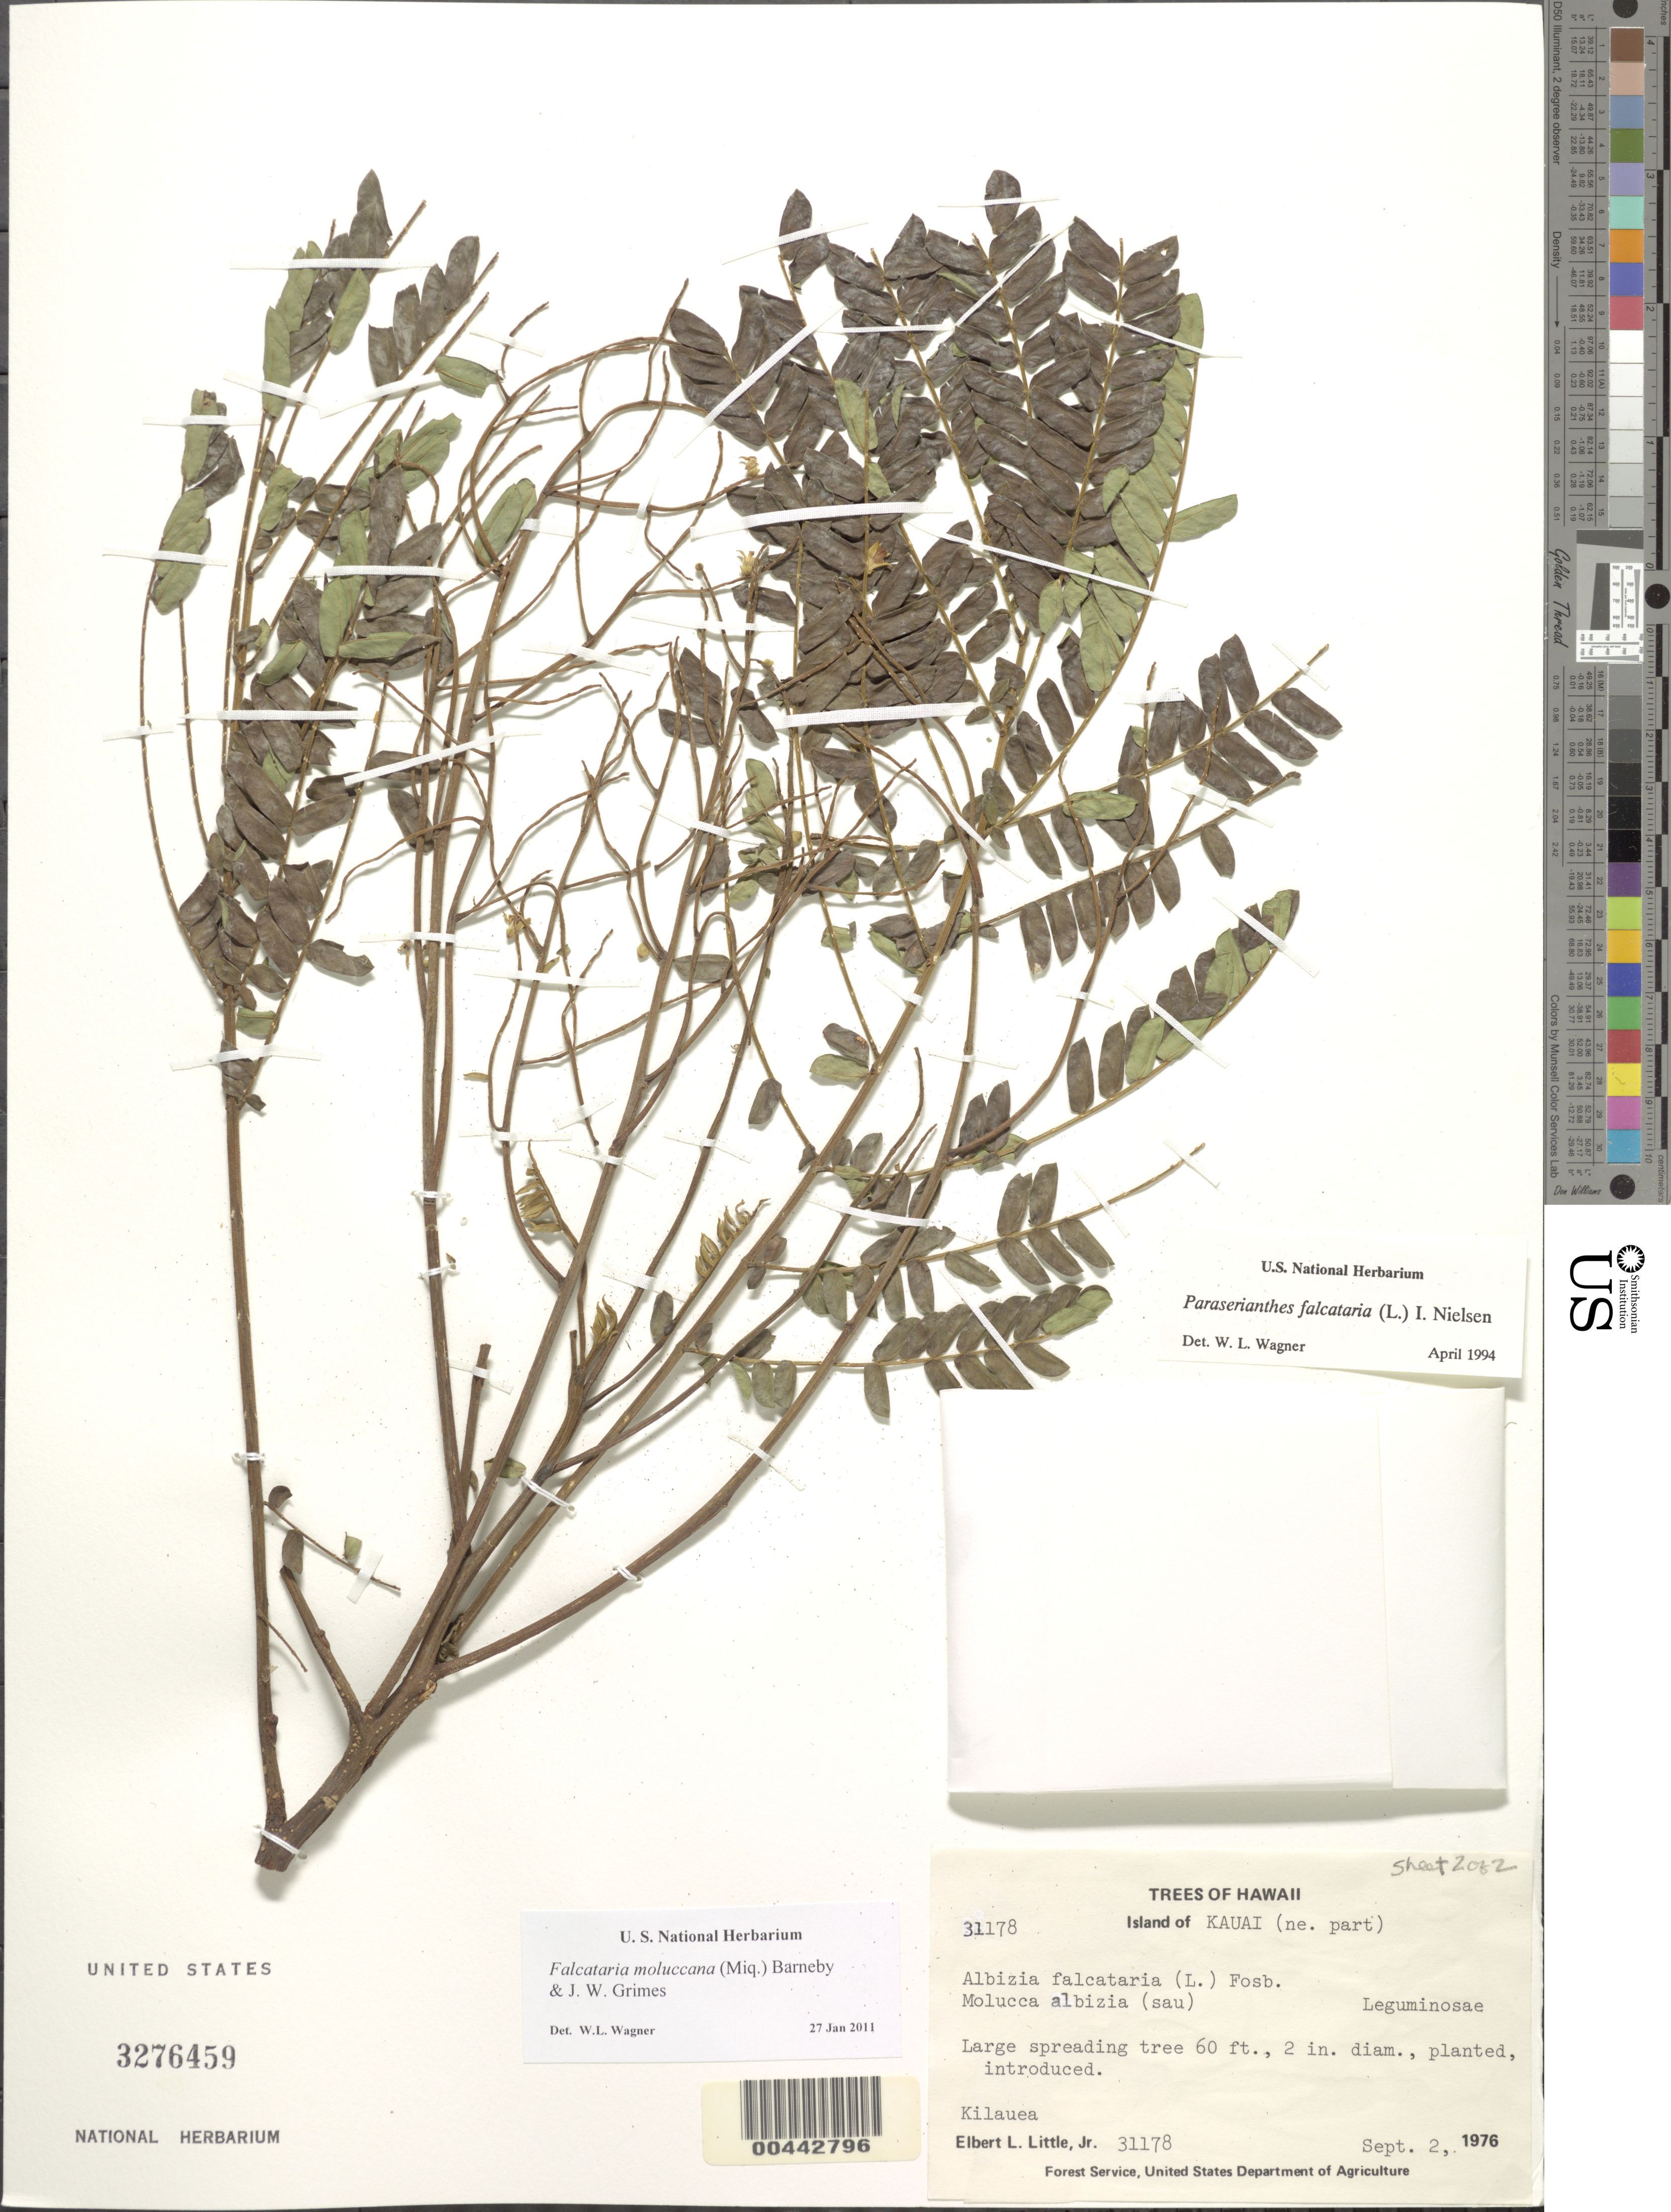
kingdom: Plantae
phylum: Tracheophyta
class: Magnoliopsida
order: Fabales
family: Fabaceae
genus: Falcataria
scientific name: Falcataria moluccana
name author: (Miq.) Barneby & Grimes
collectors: E. L. Little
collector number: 31178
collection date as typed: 2 Sep 1976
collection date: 1976-09-02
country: United States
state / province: Hawaii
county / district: Kauai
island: Kaua'i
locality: Kilauea, northeast part of Kauai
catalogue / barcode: US 3276459